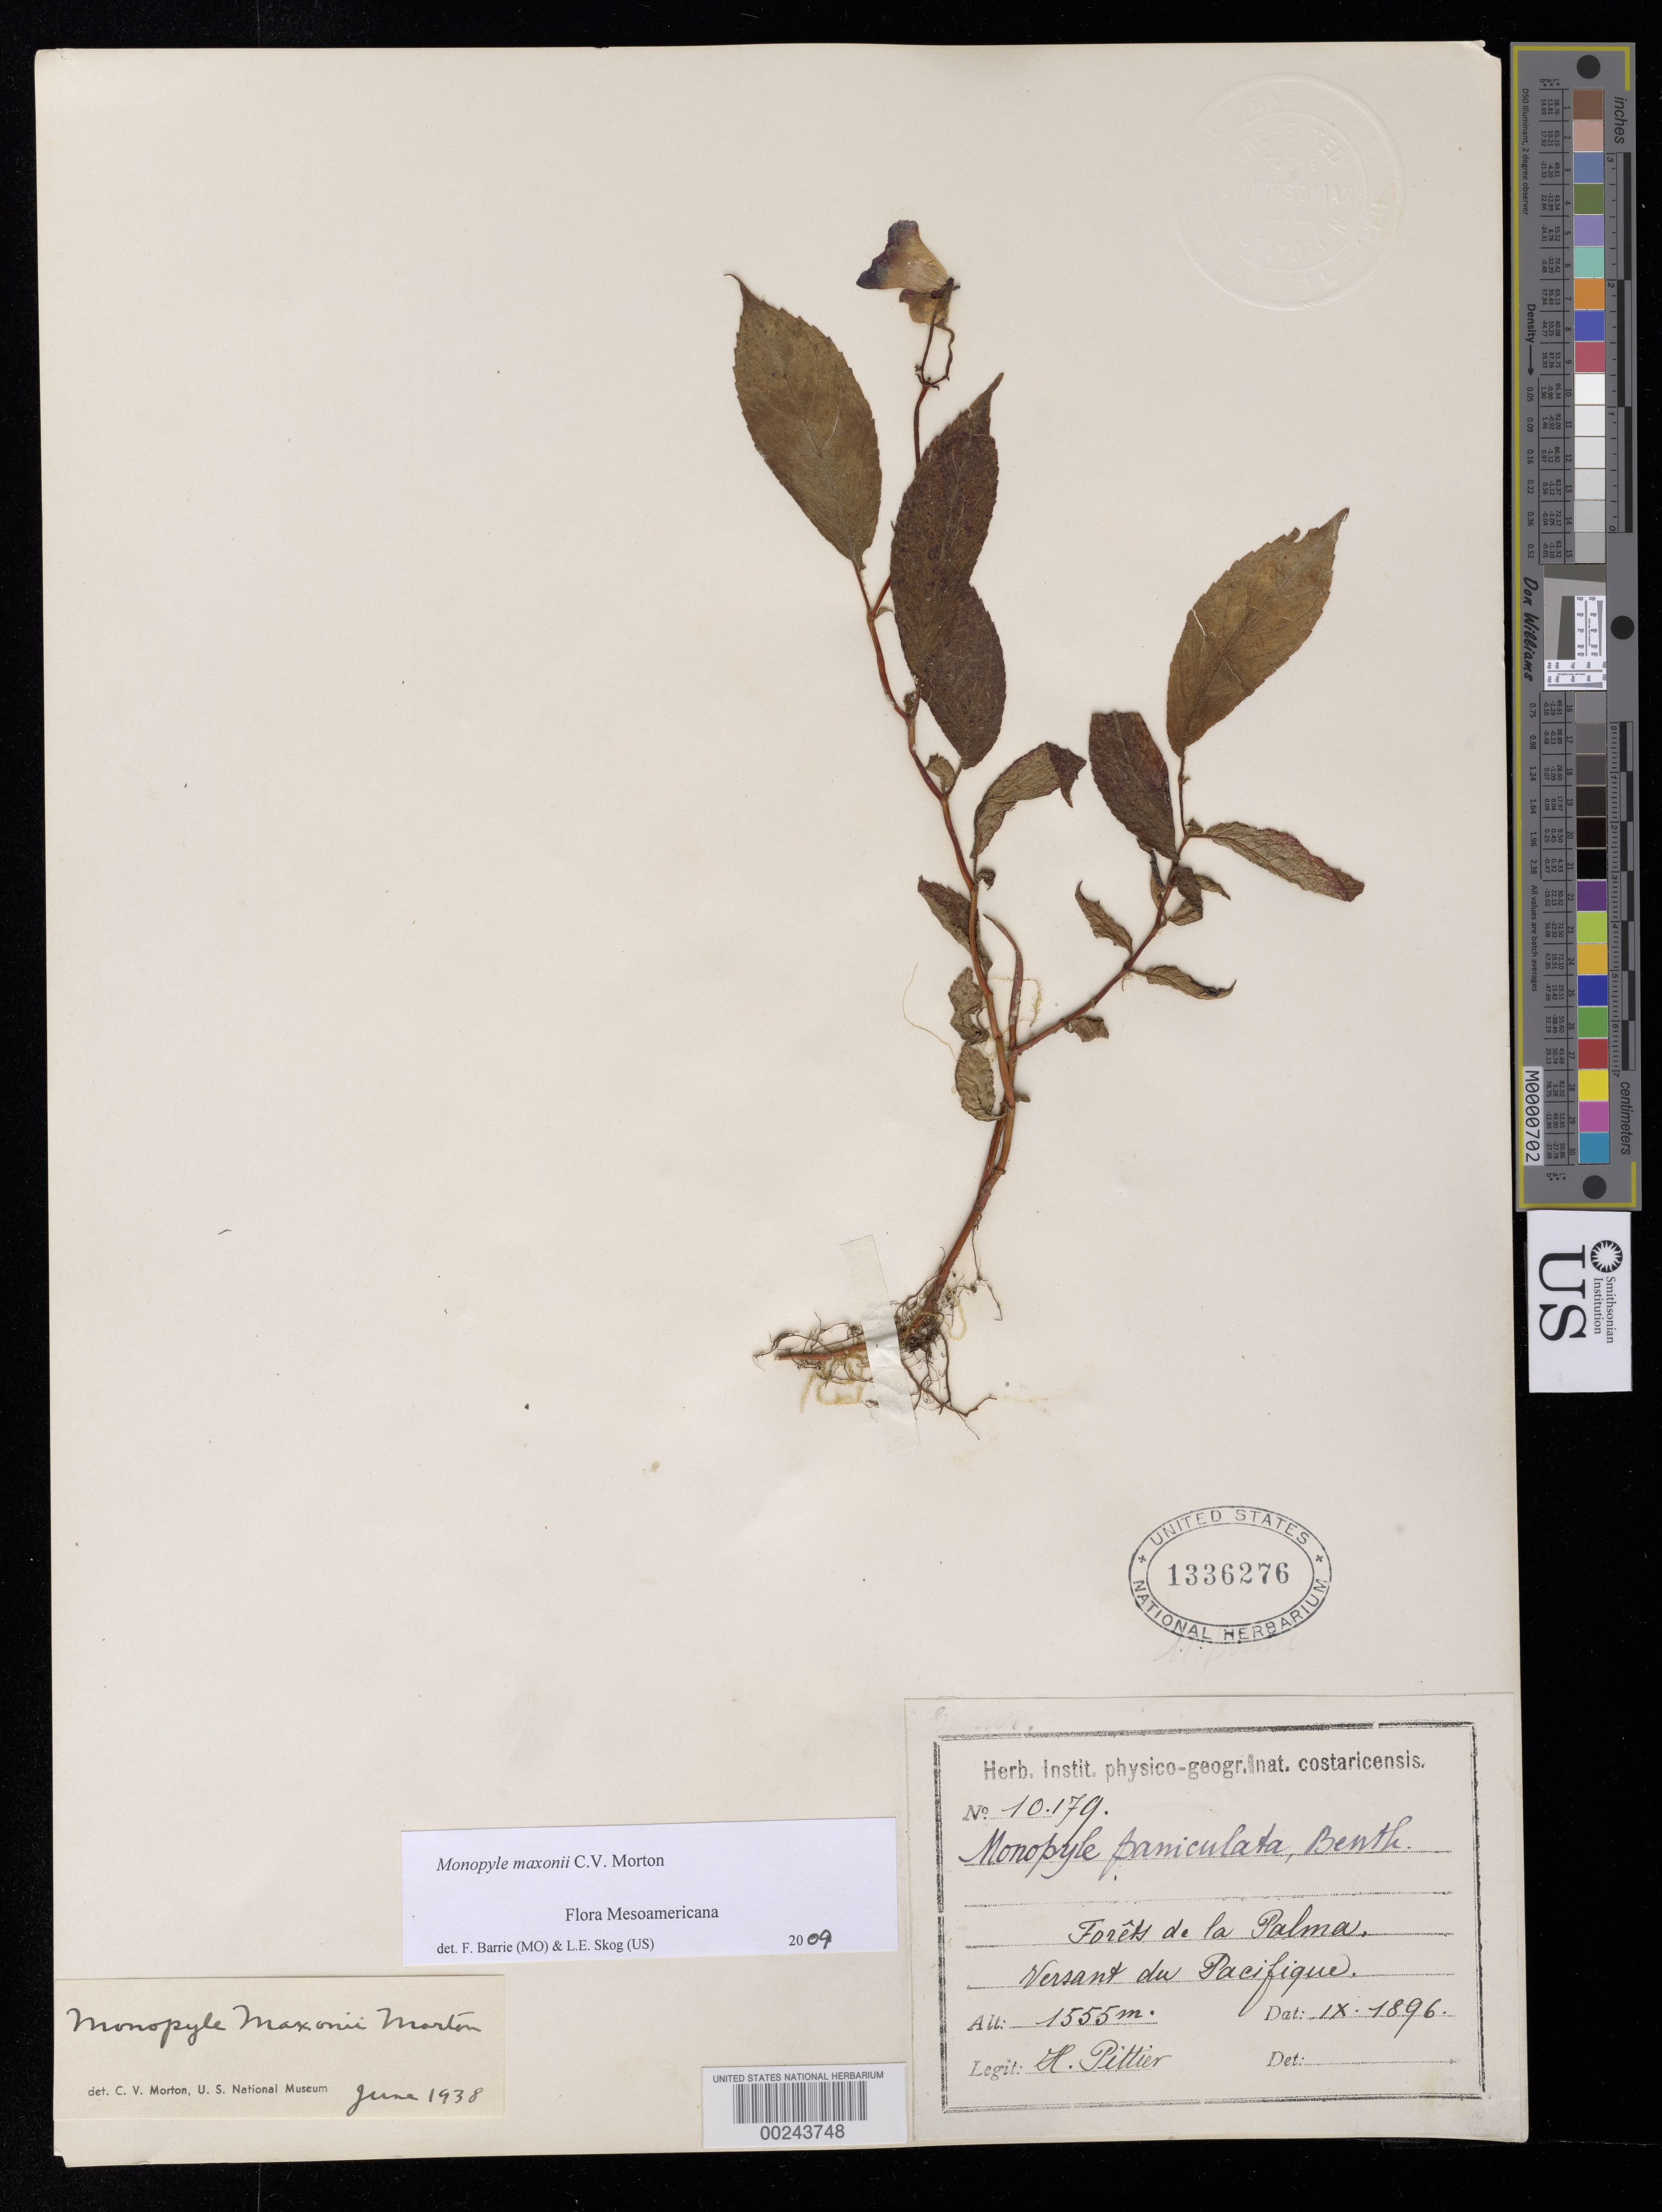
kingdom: Plantae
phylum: Tracheophyta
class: Magnoliopsida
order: Lamiales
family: Gesneriaceae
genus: Monopyle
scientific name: Monopyle maxonii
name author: C.V. Morton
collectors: H. F. Pittier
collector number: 10179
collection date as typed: Sep 1896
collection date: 1896-09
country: Costa Rica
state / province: San José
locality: La Palma, Pacific slope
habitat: Forests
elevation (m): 1555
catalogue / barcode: US 1336276